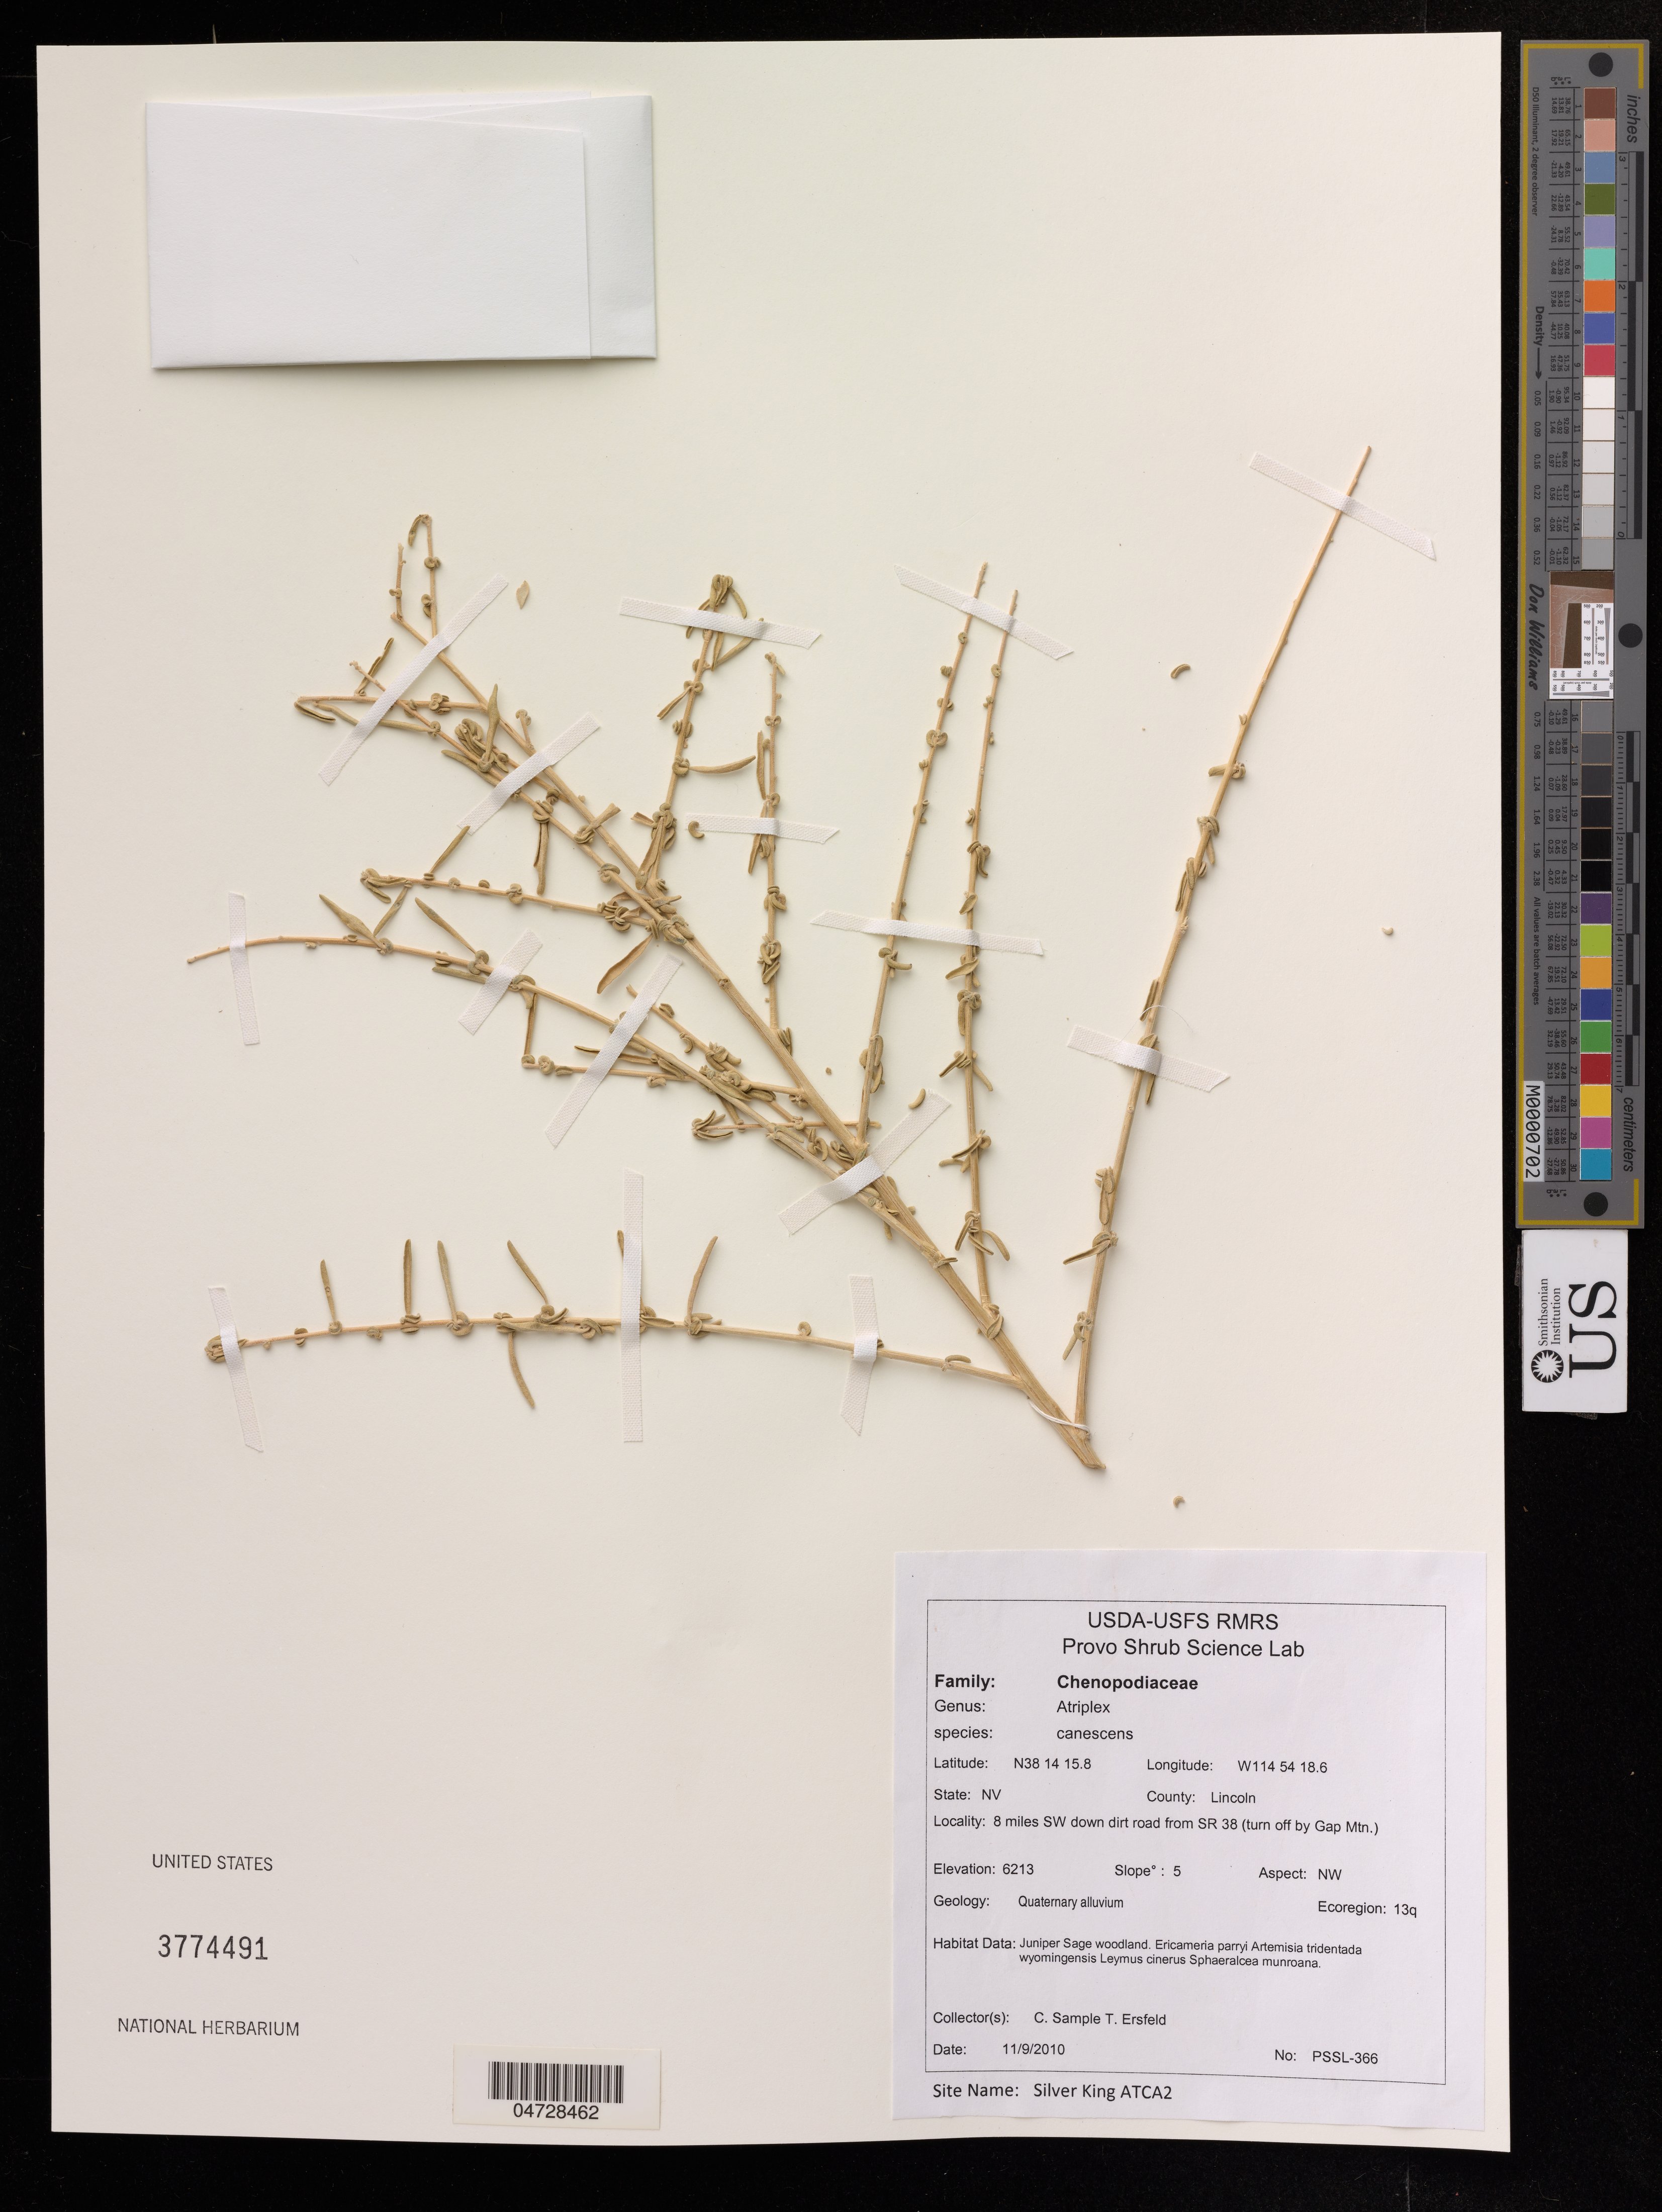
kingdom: Plantae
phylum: Tracheophyta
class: Magnoliopsida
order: Caryophyllales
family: Amaranthaceae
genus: Atriplex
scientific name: Atriplex canescens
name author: (Pursh) Nutt.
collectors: C. Sample & T. Ersfeld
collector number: PSSL-366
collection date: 2010-11-09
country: United States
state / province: Nevada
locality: Lincoln, 8 miles SW down dirt road from SR 38 (turn off by Gap Mtn.).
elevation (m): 1894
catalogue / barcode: US 3774491